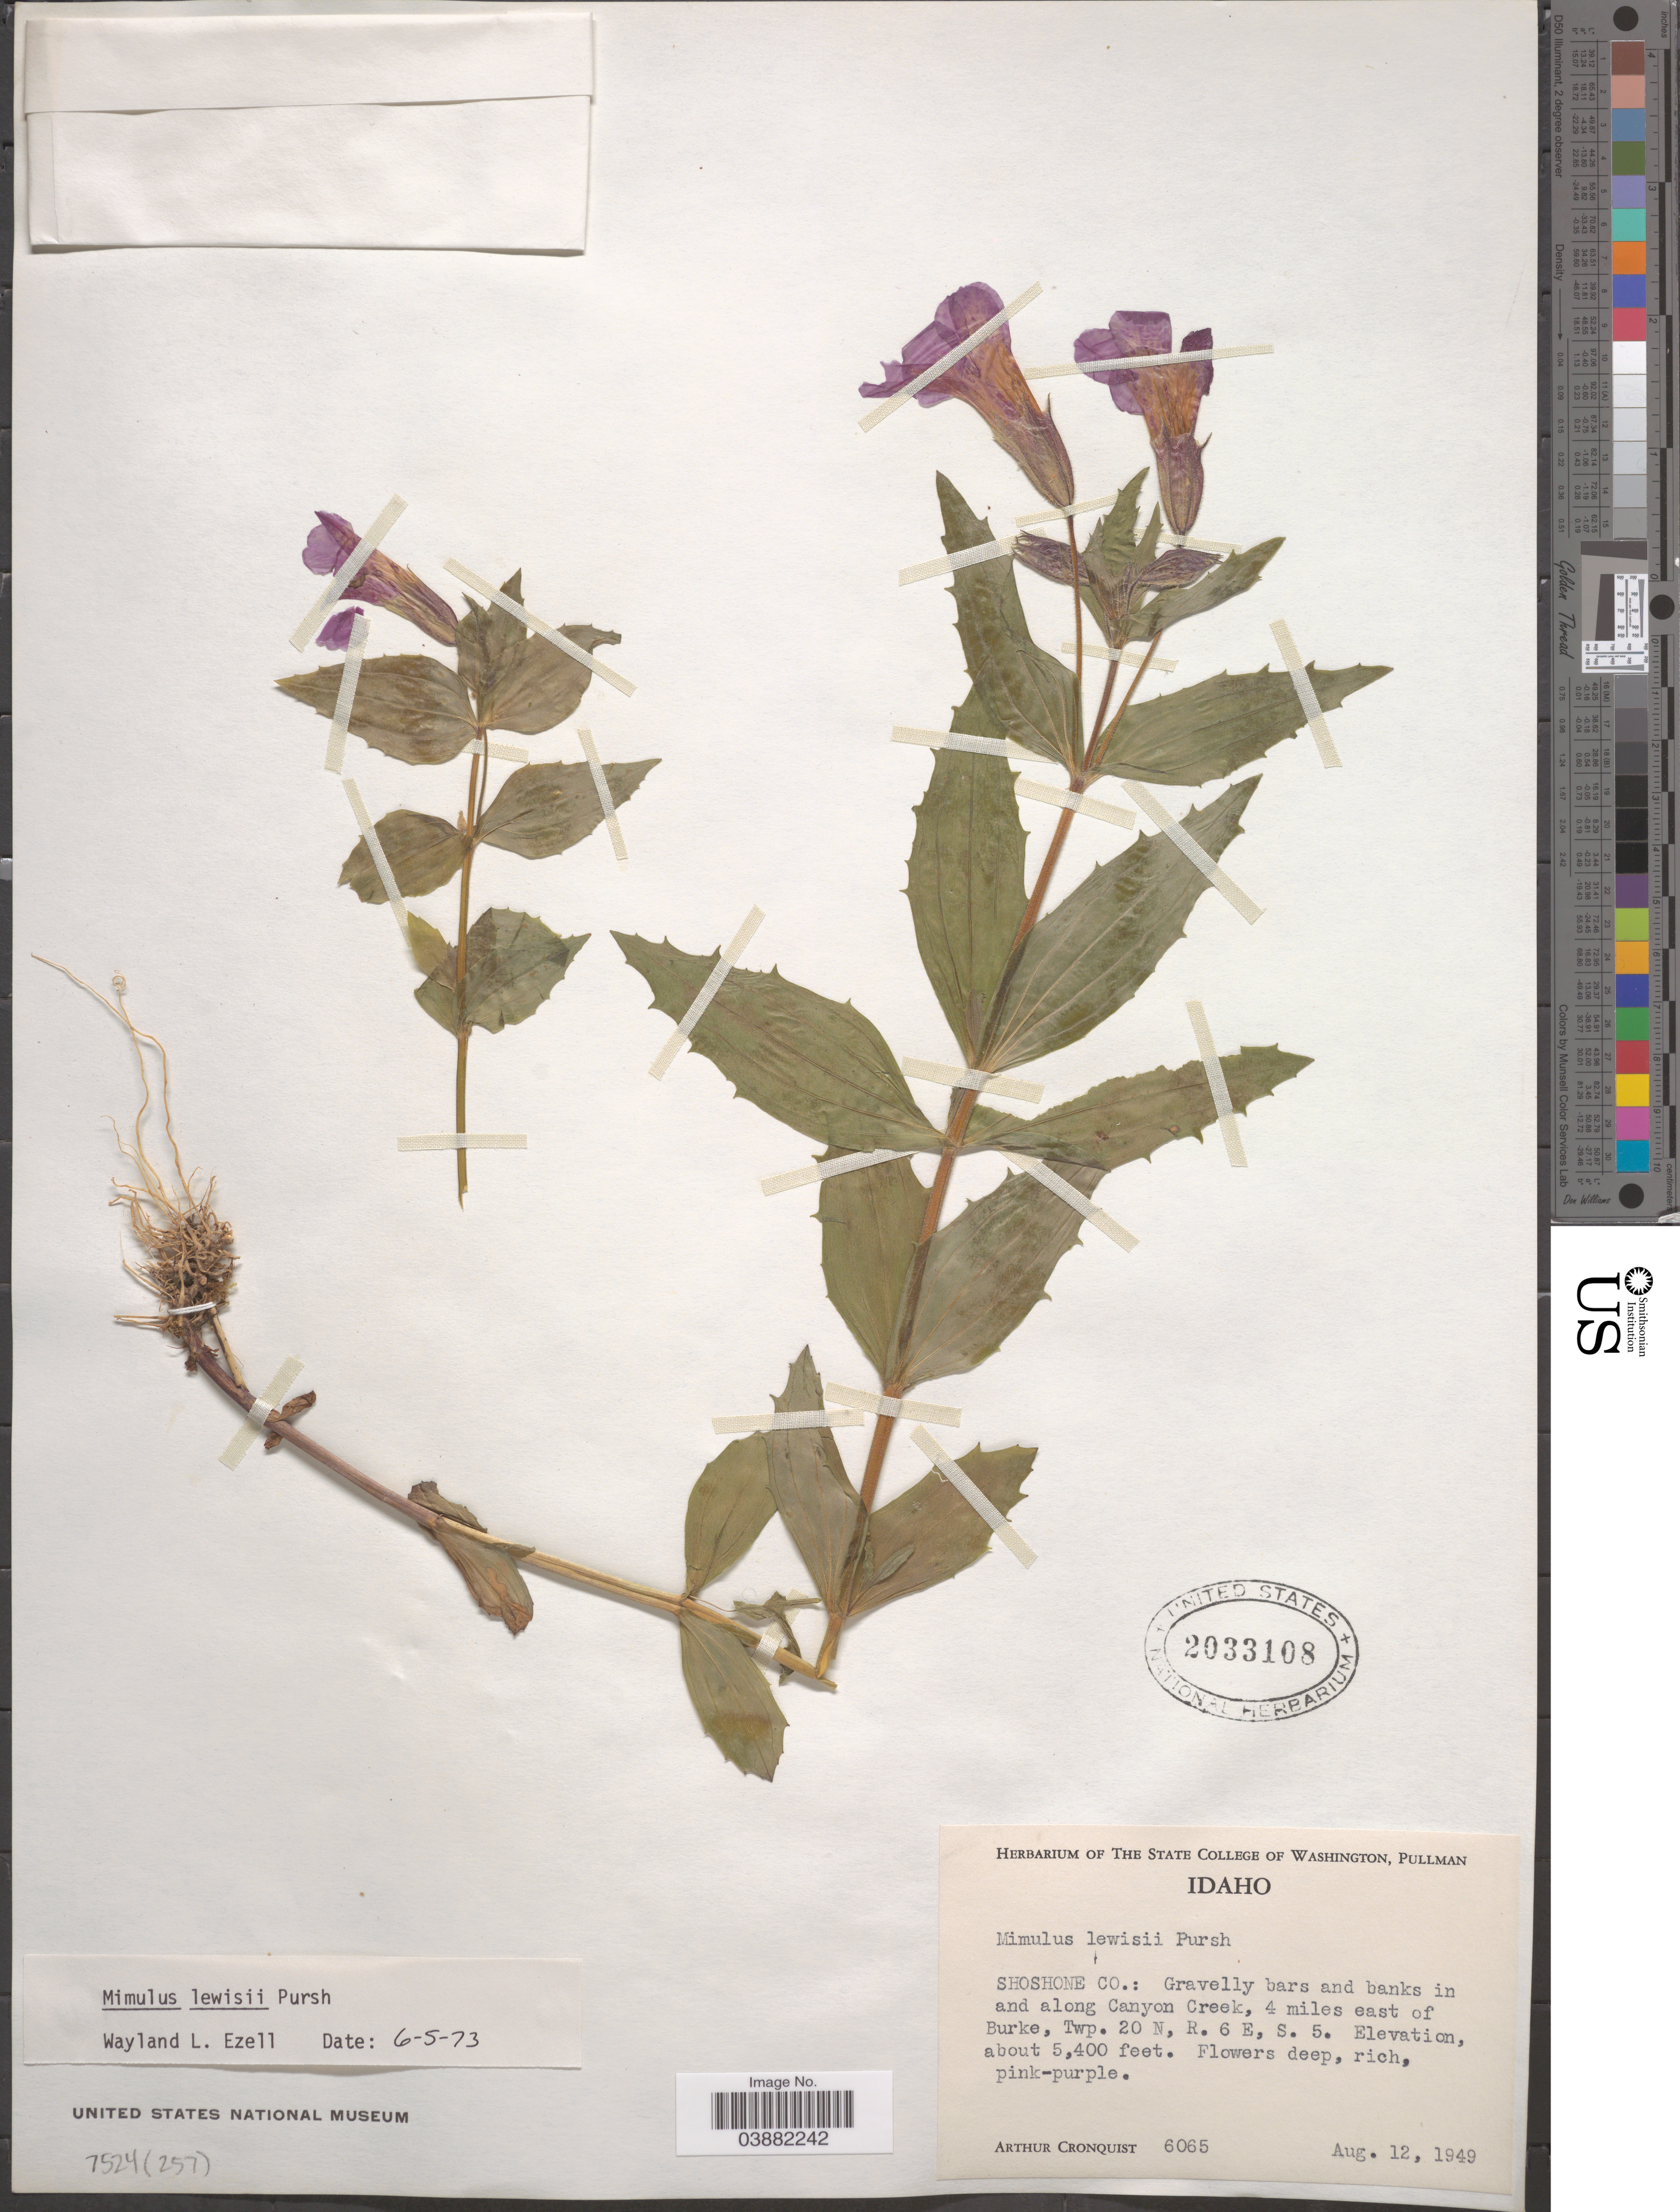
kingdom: Plantae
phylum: Tracheophyta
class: Magnoliopsida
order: Lamiales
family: Phrymaceae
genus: Mimulus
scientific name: Mimulus lewisii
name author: Pursh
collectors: A. J. Cronquist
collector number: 6065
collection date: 1949-08-12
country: United States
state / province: Idaho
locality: Shoshone Co.: Gravelly bars and banks in and along Canyon Creek, 4 miles east of Burke, Twp. 20 N, R. 6 E, S. 5.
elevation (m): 1646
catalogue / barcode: US 2033108